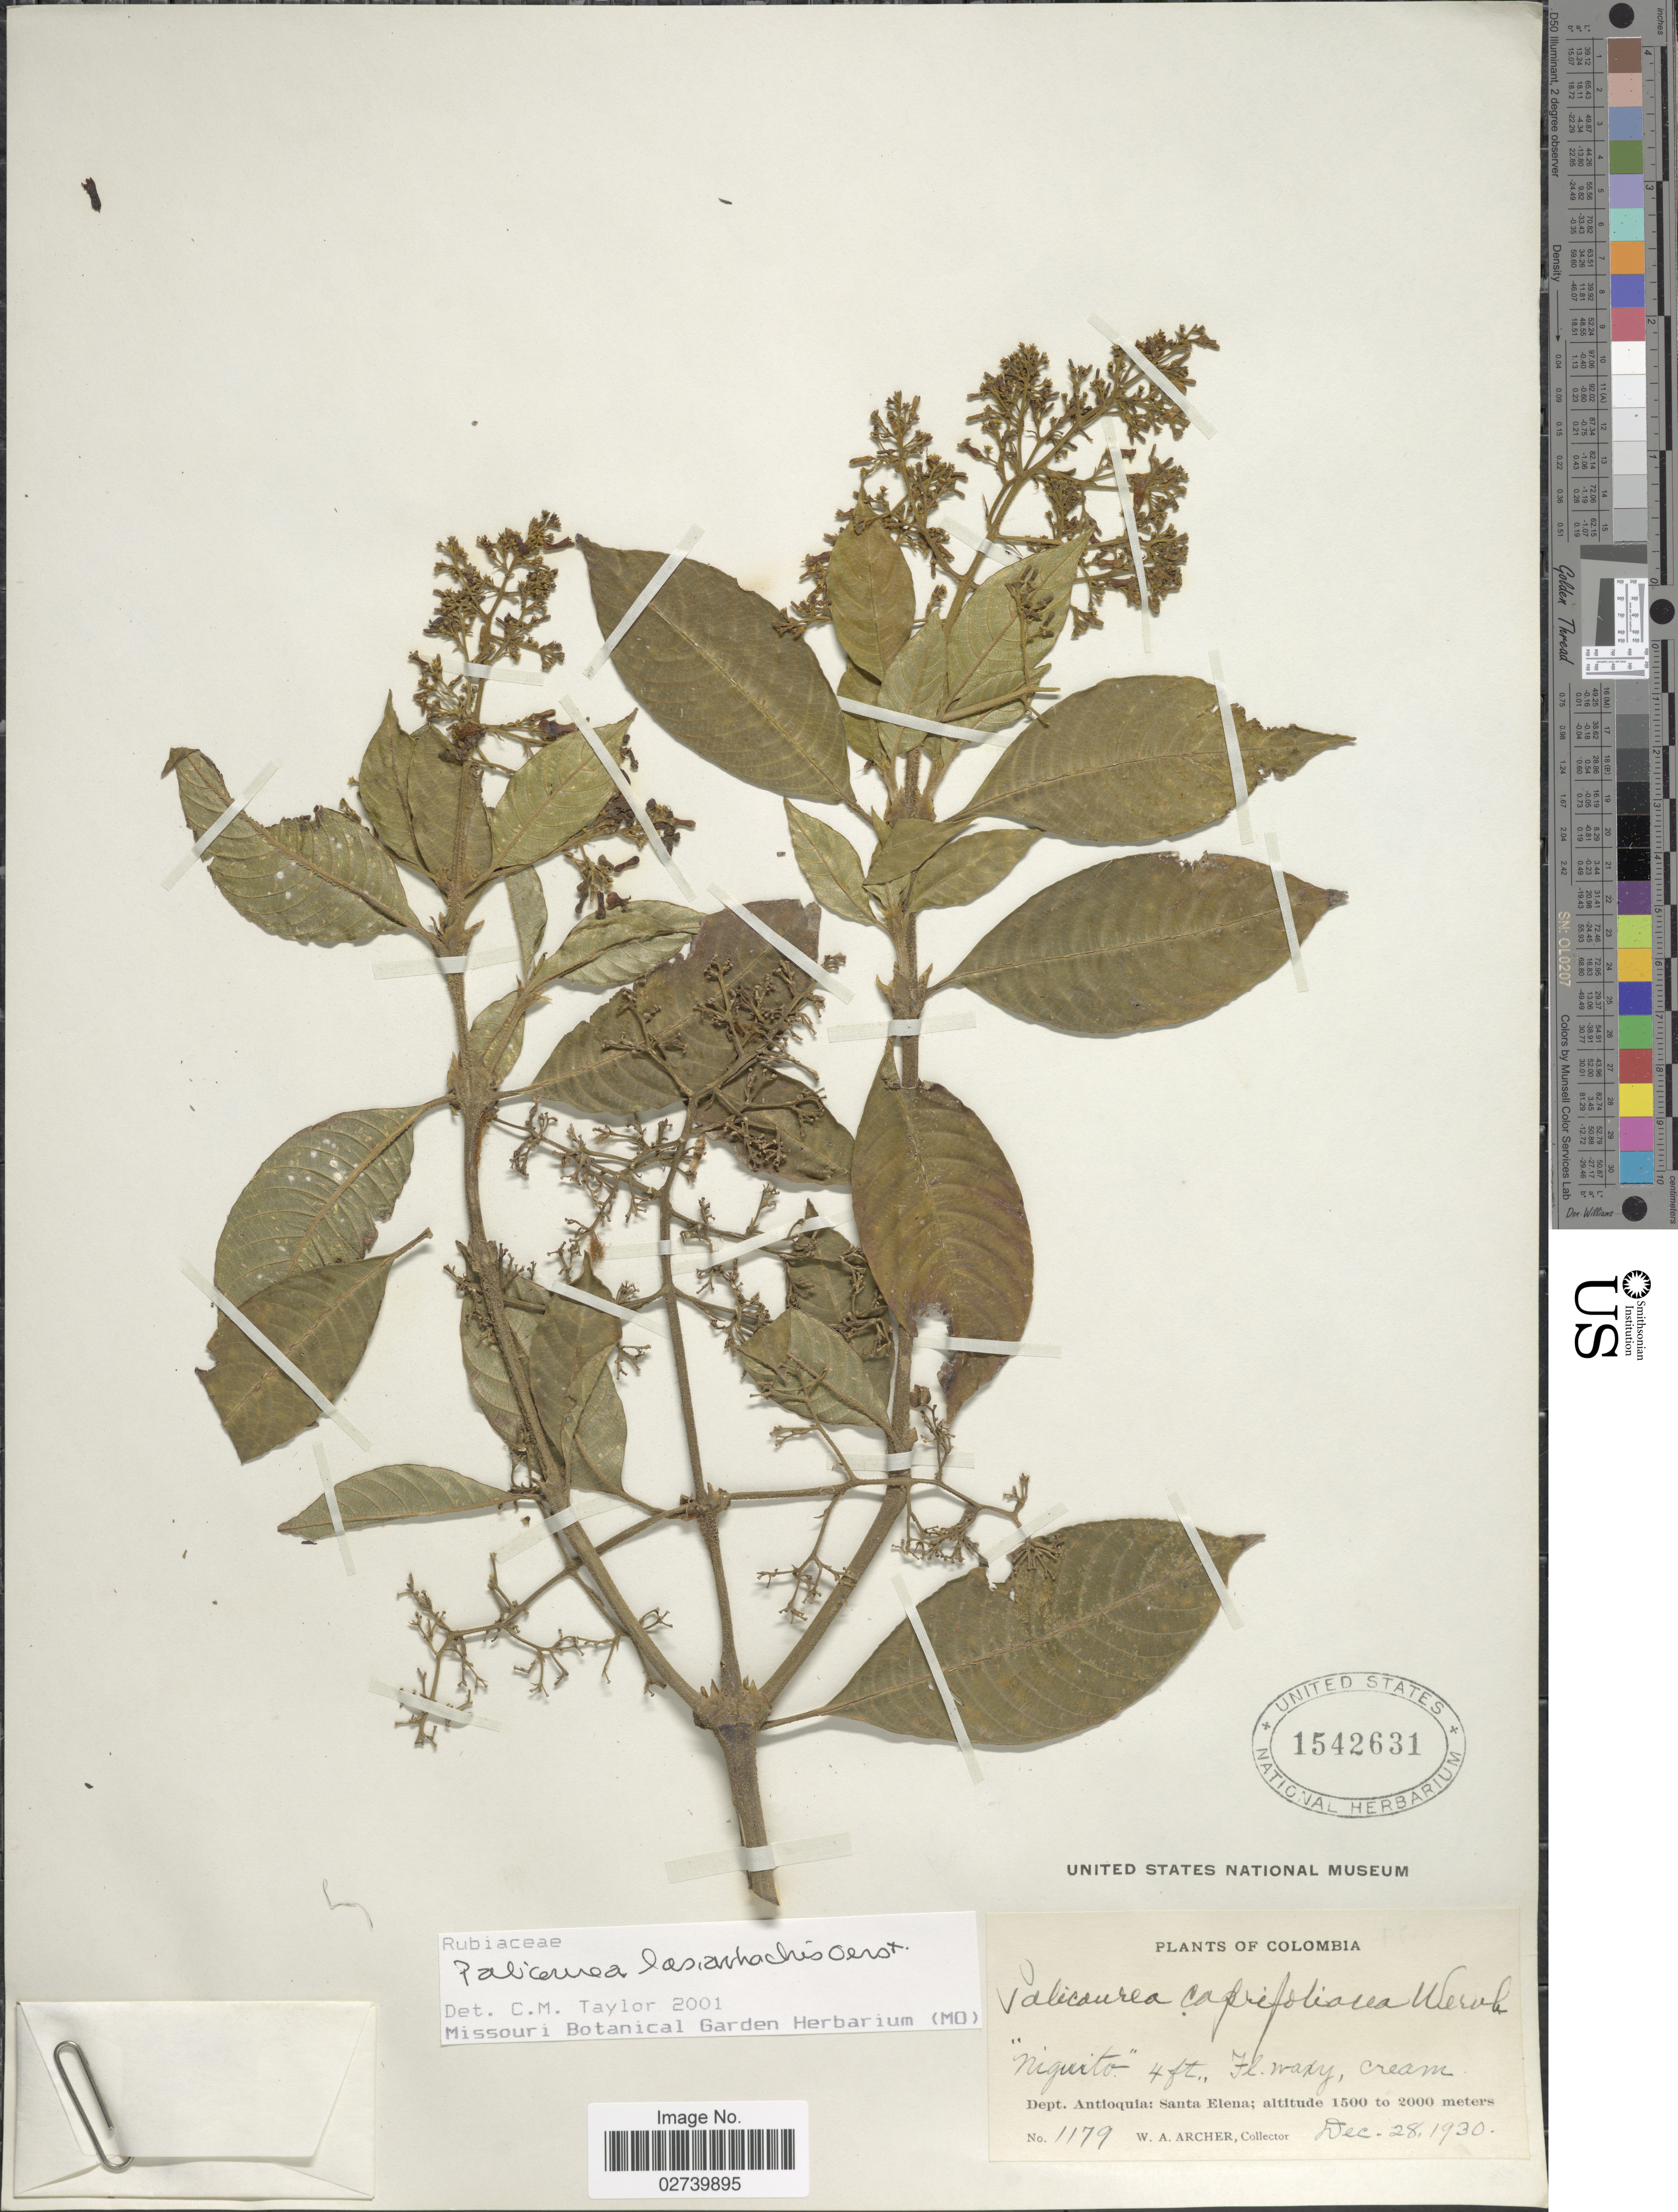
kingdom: Plantae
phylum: Tracheophyta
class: Magnoliopsida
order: Gentianales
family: Rubiaceae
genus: Palicourea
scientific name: Palicourea lasiorrhachis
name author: Oerst.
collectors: W. A. Archer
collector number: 1179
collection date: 1930-12-28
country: Colombia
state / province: Antioquia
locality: Santa Elena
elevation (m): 1500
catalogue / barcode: US 1542631